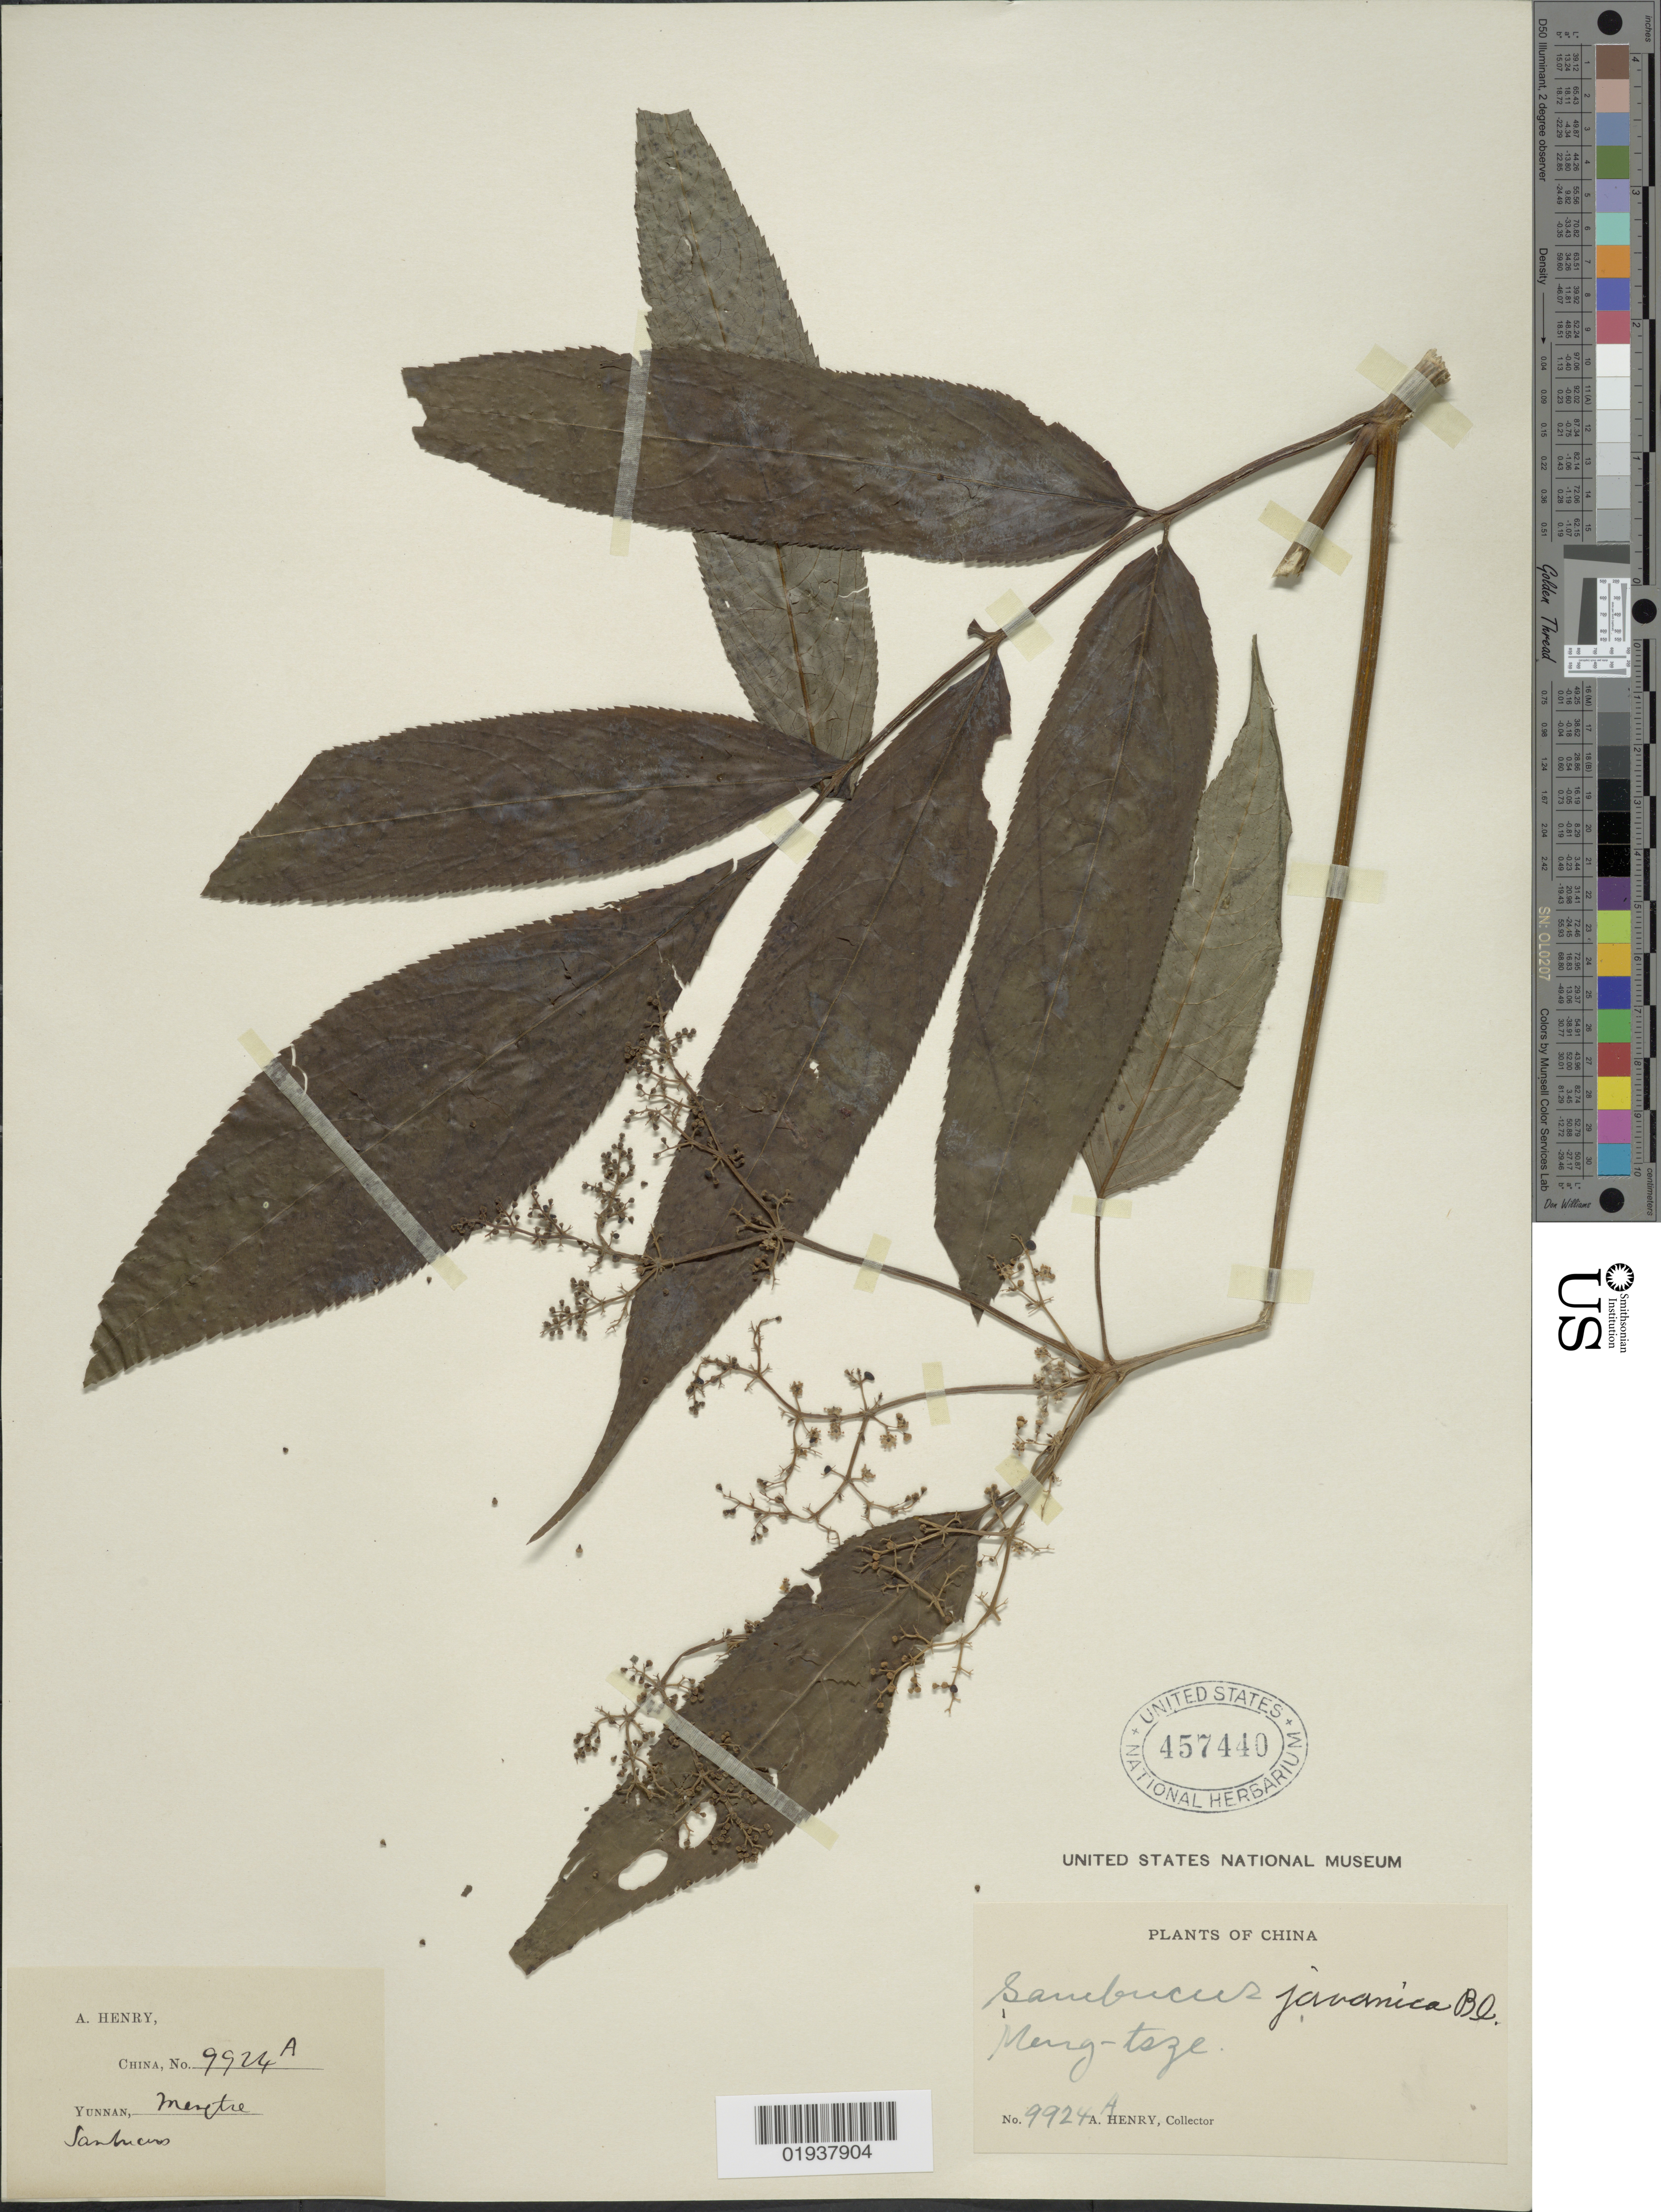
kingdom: Plantae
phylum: Tracheophyta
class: Magnoliopsida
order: Dipsacales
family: Viburnaceae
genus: Sambucus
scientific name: Sambucus javanica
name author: Blume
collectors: A. Henry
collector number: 9924 A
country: China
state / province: Yunnan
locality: Meng-tsze.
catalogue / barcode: US 457440